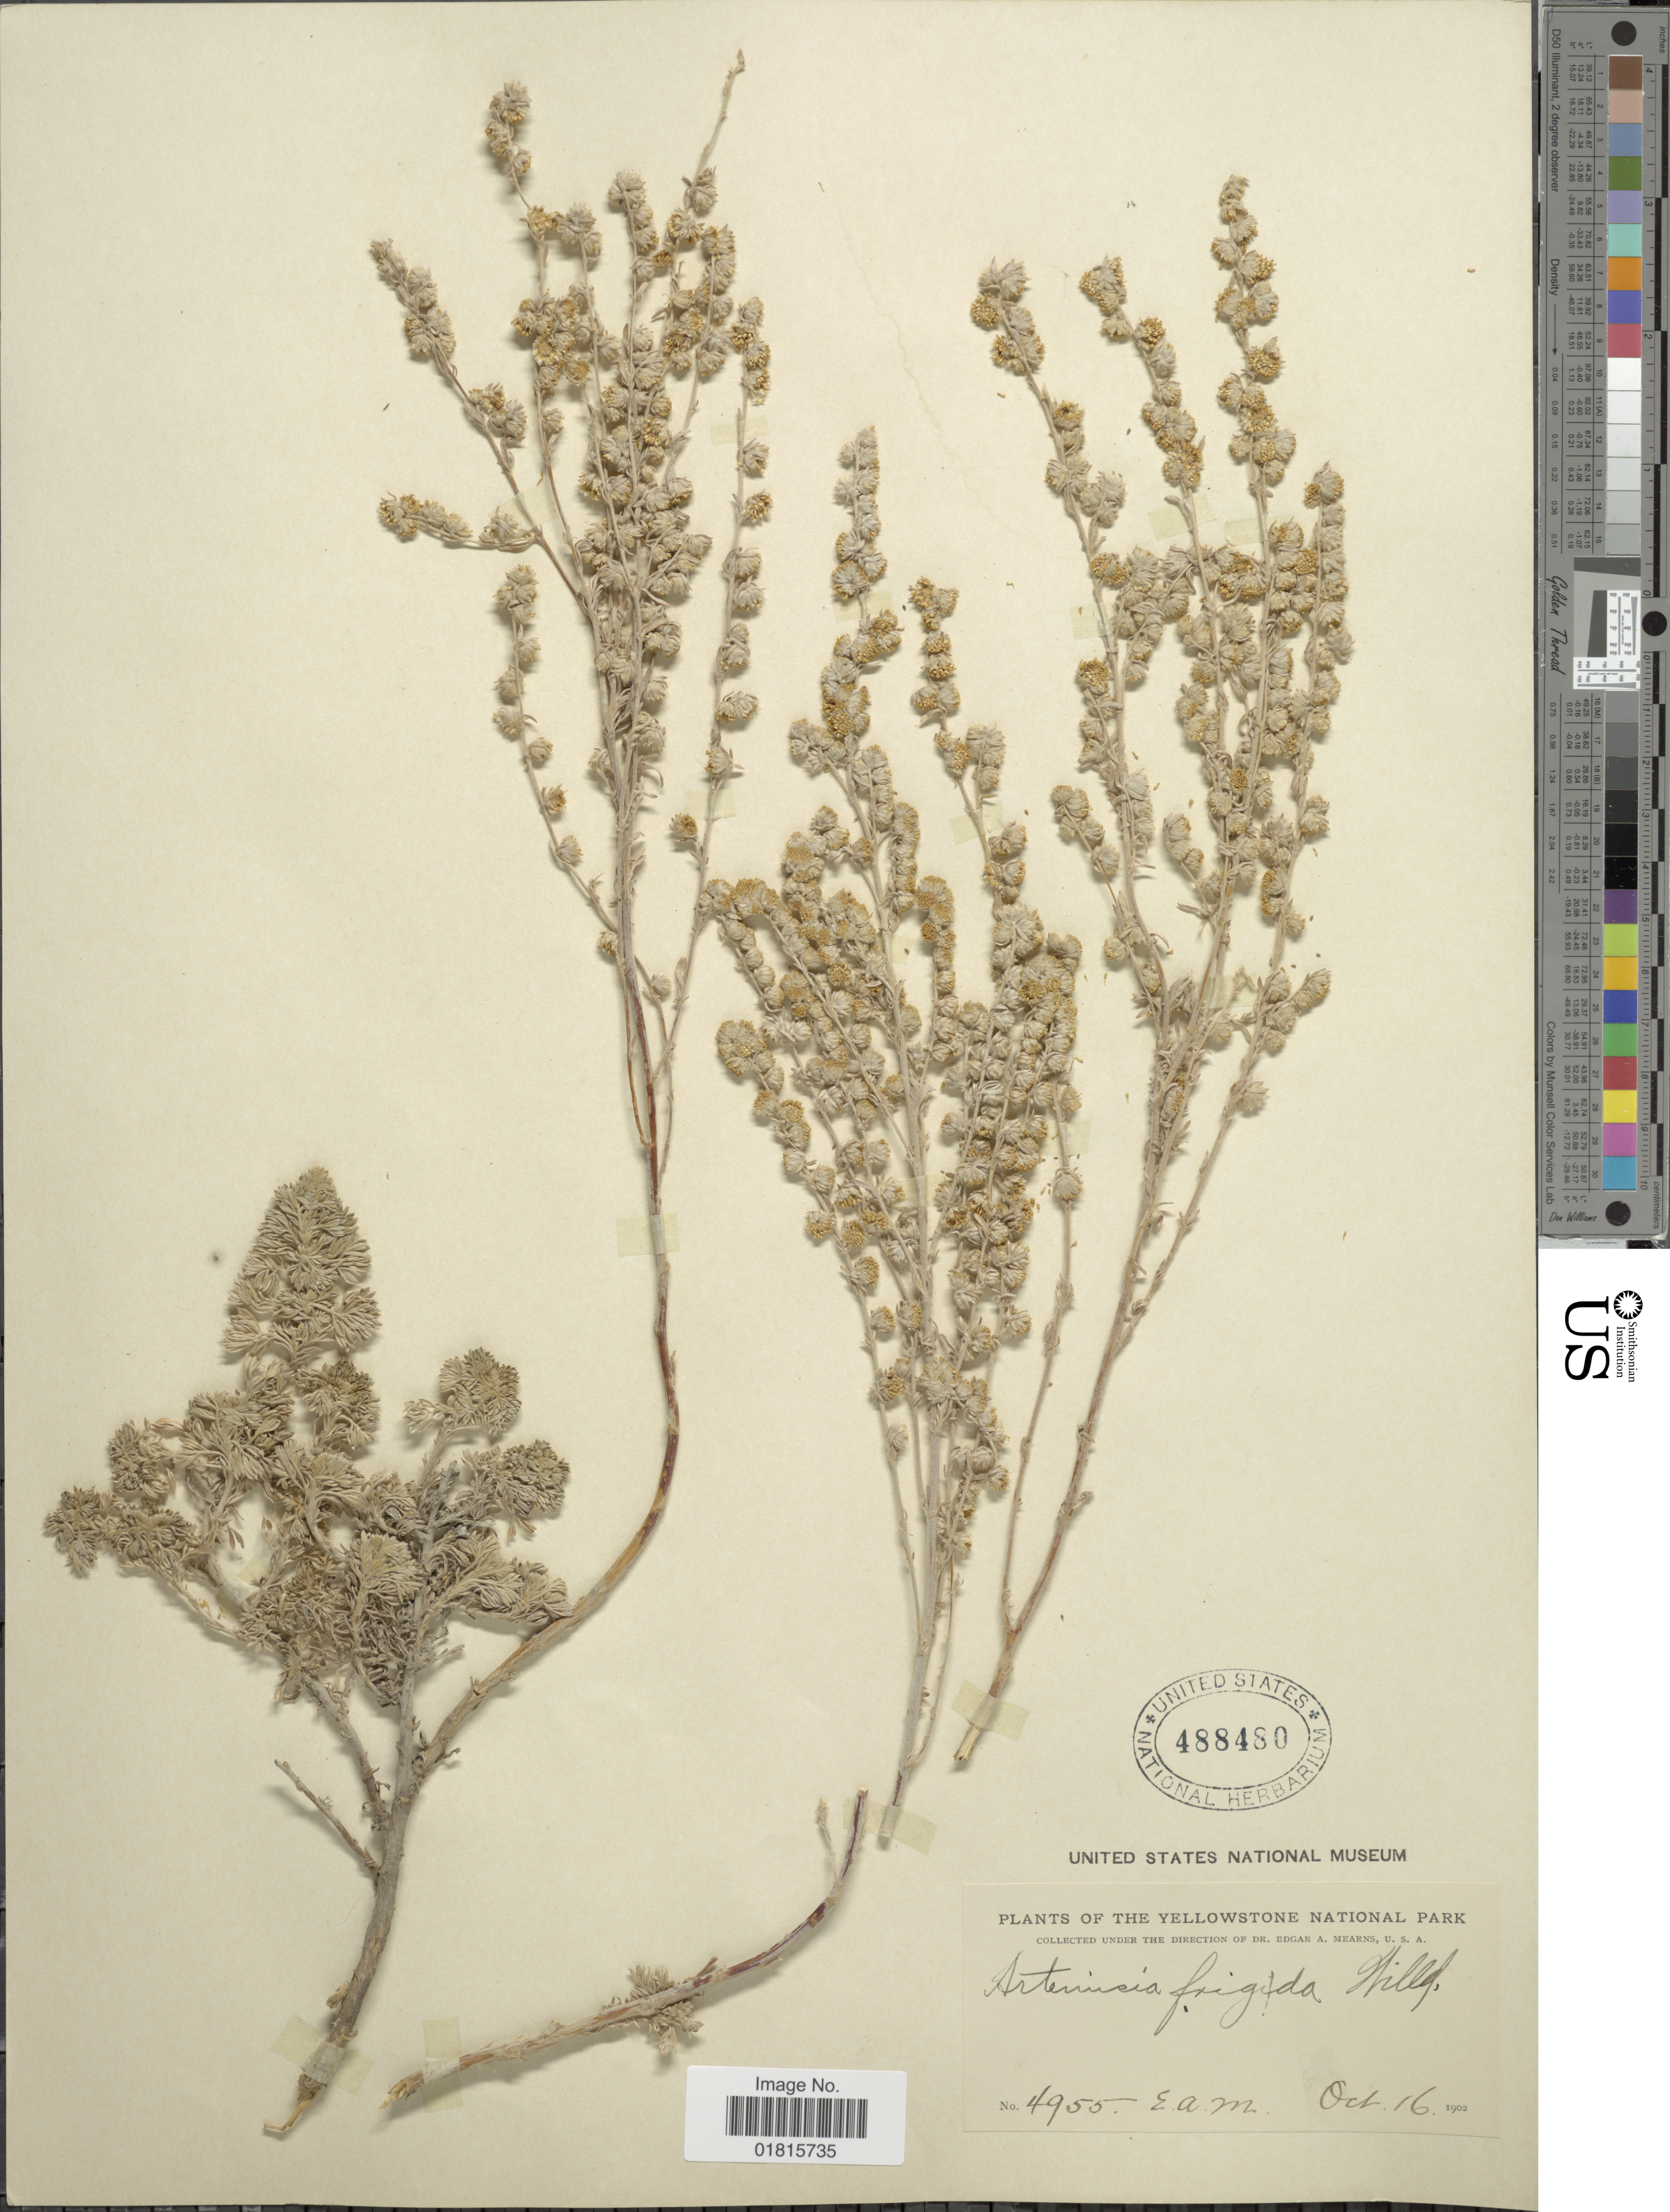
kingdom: Plantae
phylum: Tracheophyta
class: Magnoliopsida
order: Asterales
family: Asteraceae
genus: Artemisia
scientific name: Artemisia frigida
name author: Willd.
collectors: E. A. Mearns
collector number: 4955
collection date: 1902-10-16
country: United States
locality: The Yellowstone National Park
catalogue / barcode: US 488480